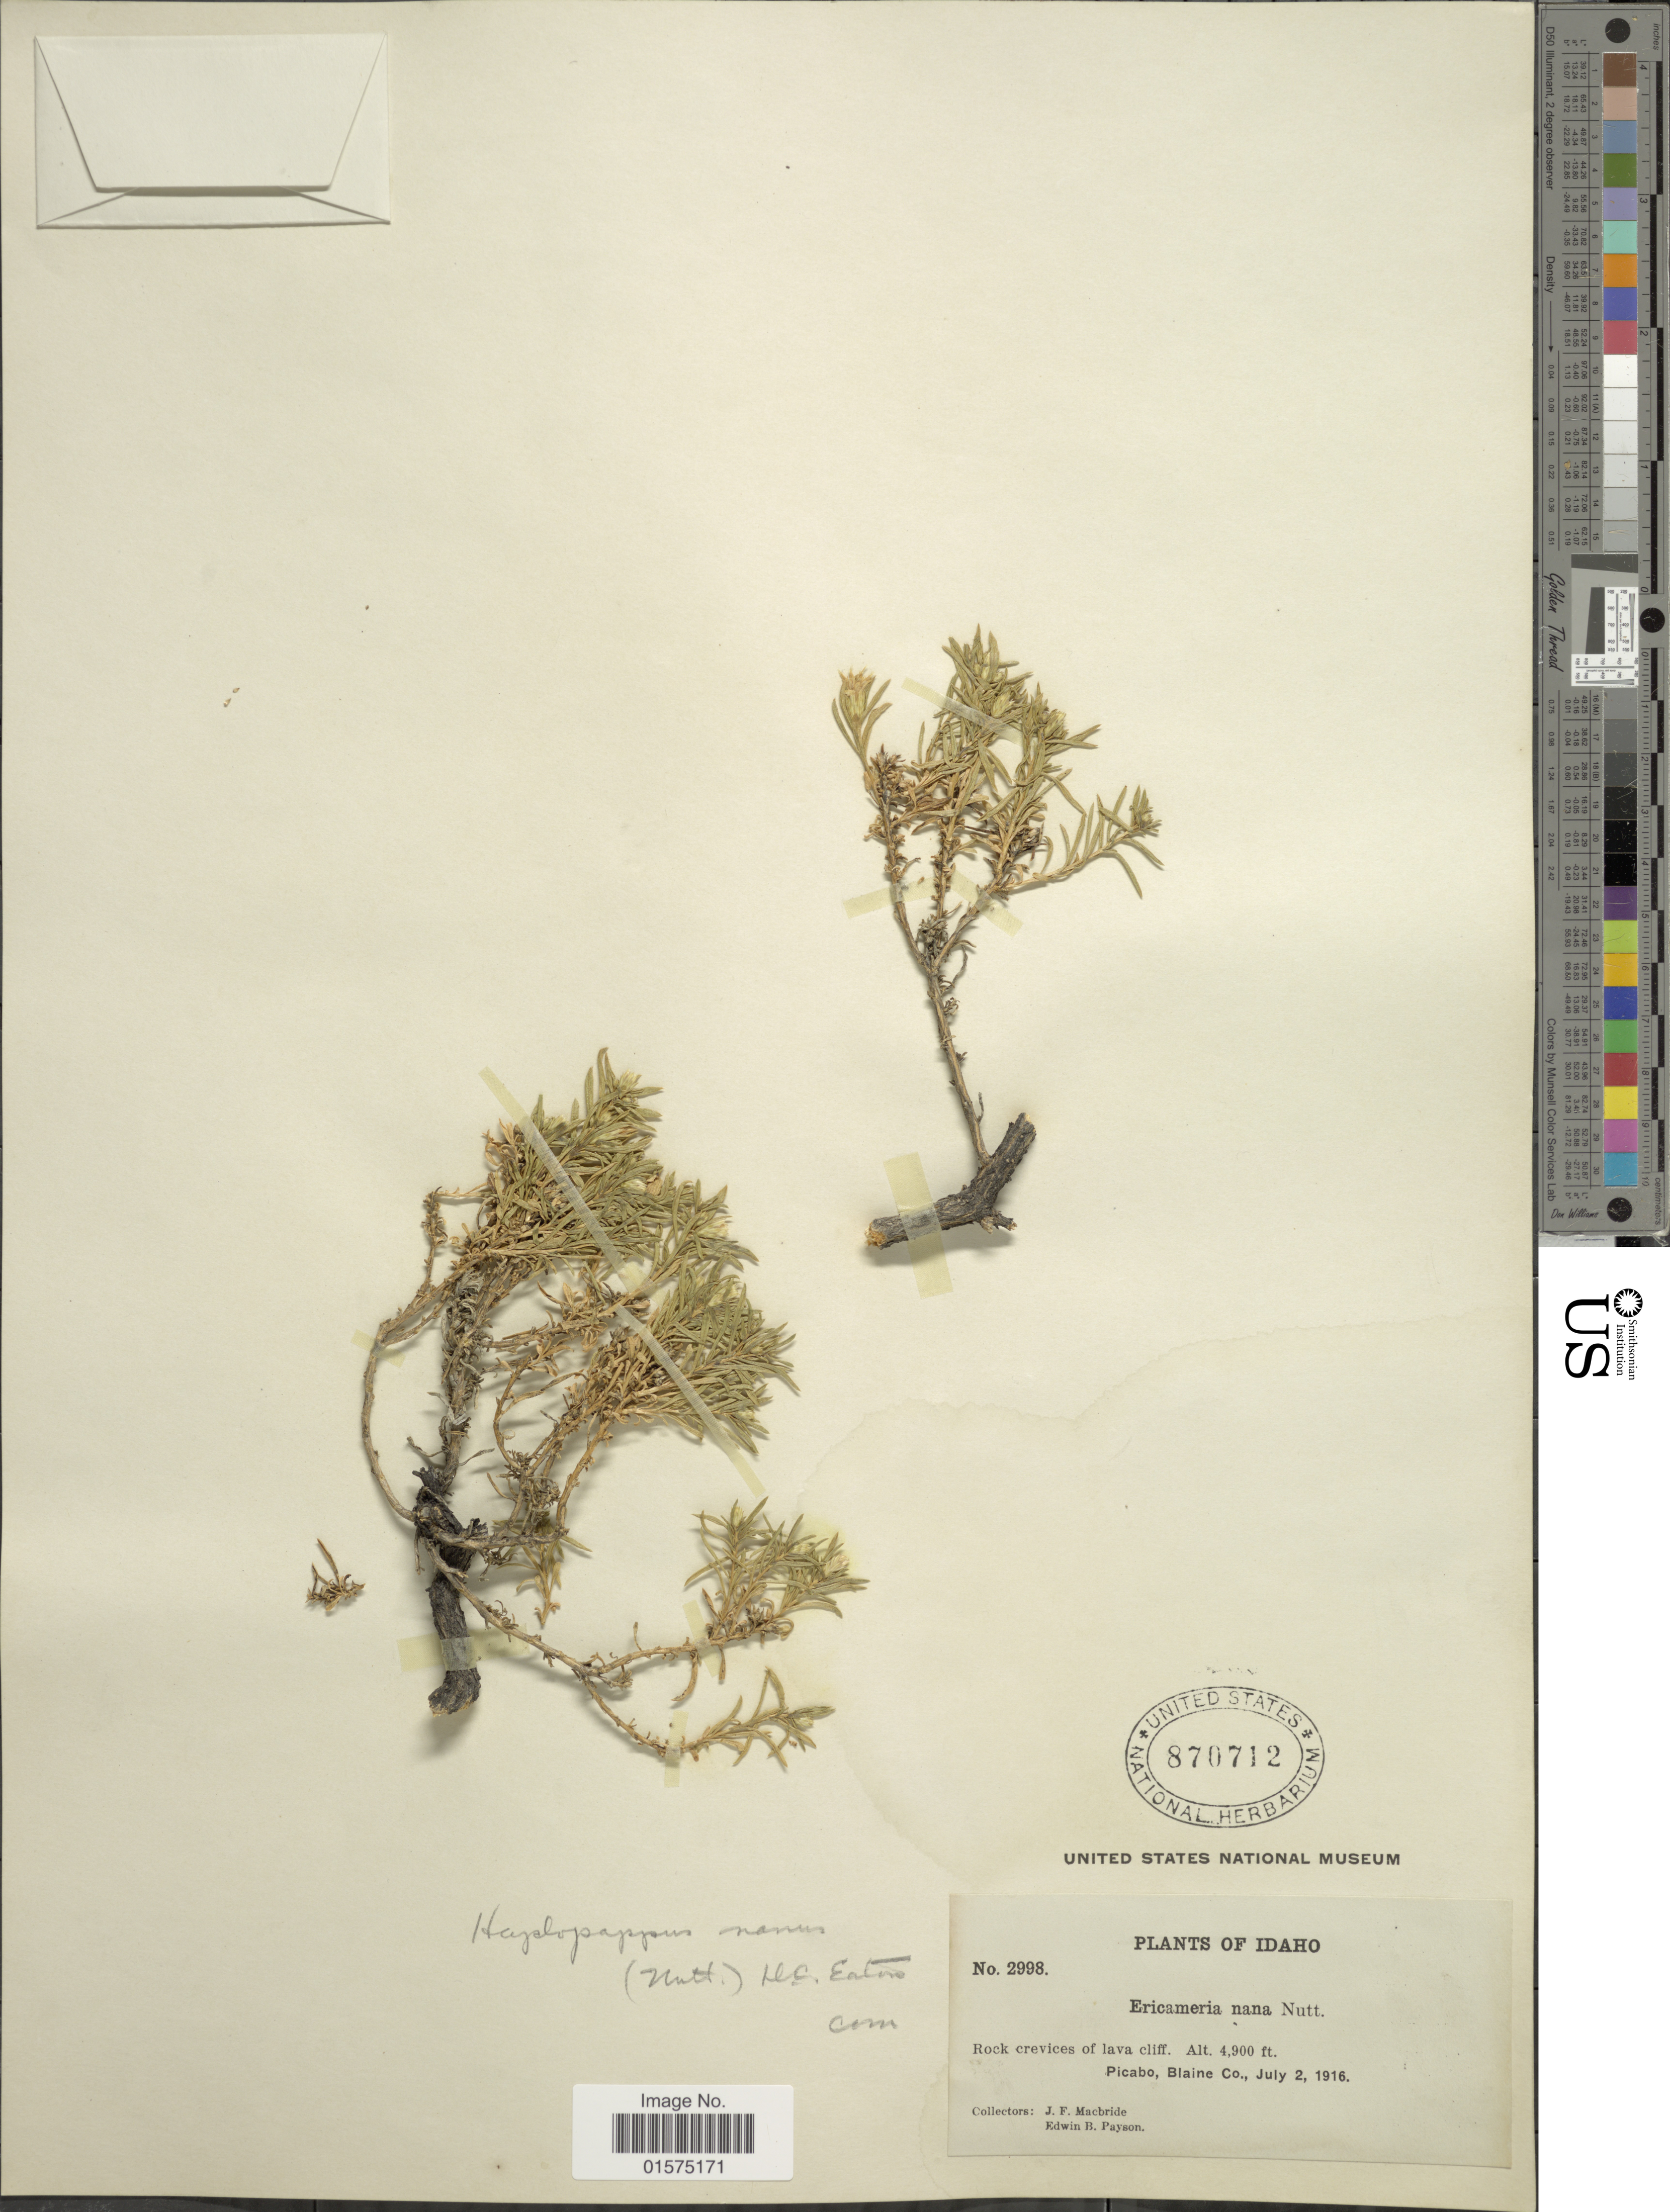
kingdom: Plantae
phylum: Tracheophyta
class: Magnoliopsida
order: Asterales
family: Asteraceae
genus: Ericameria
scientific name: Ericameria nana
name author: Nutt.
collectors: J. F. Macbride & E. B. Payson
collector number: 2998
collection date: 1916-07-02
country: United States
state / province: Idaho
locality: Picabo, Blaine Co.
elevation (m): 1494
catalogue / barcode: US 870712